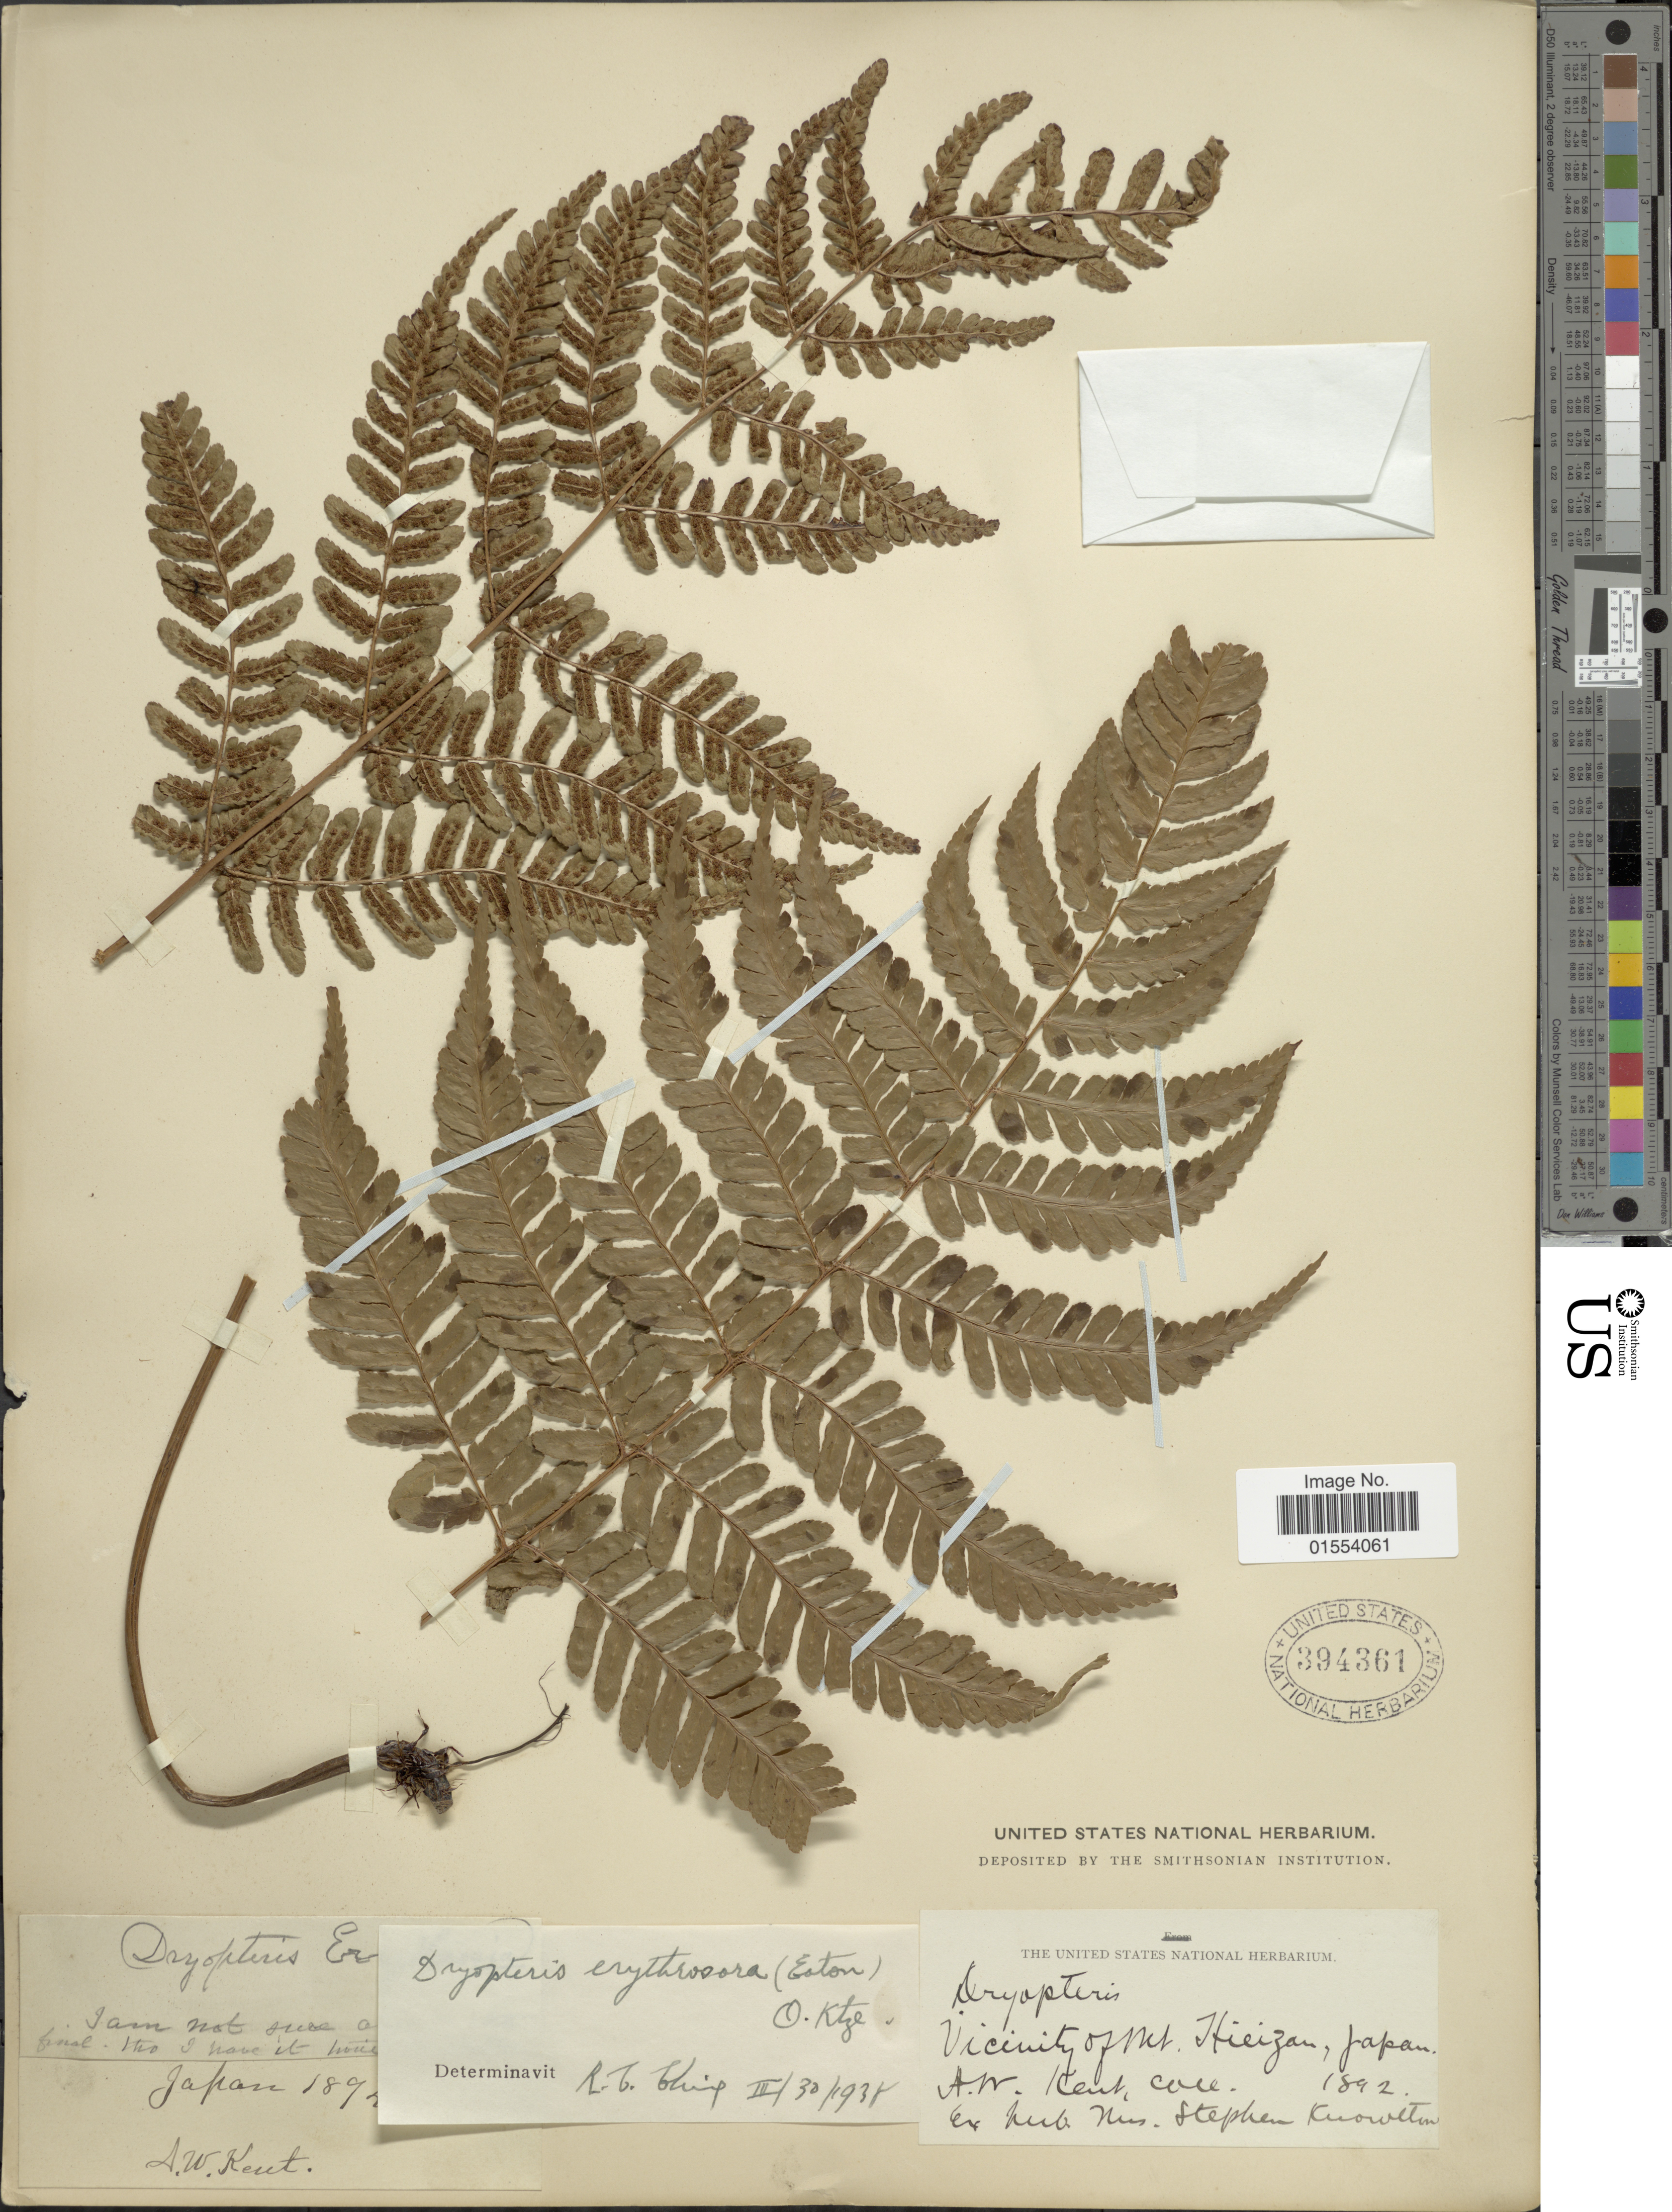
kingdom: Plantae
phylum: Tracheophyta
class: Polypodiopsida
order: Polypodiales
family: Dryopteridaceae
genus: Dryopteris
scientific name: Dryopteris erythrosora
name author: (D.C. Eaton) Kuntze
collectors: A. Kent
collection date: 1892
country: Japan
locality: Vicinity of Mt. Hieizan, Japan.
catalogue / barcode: US 394361